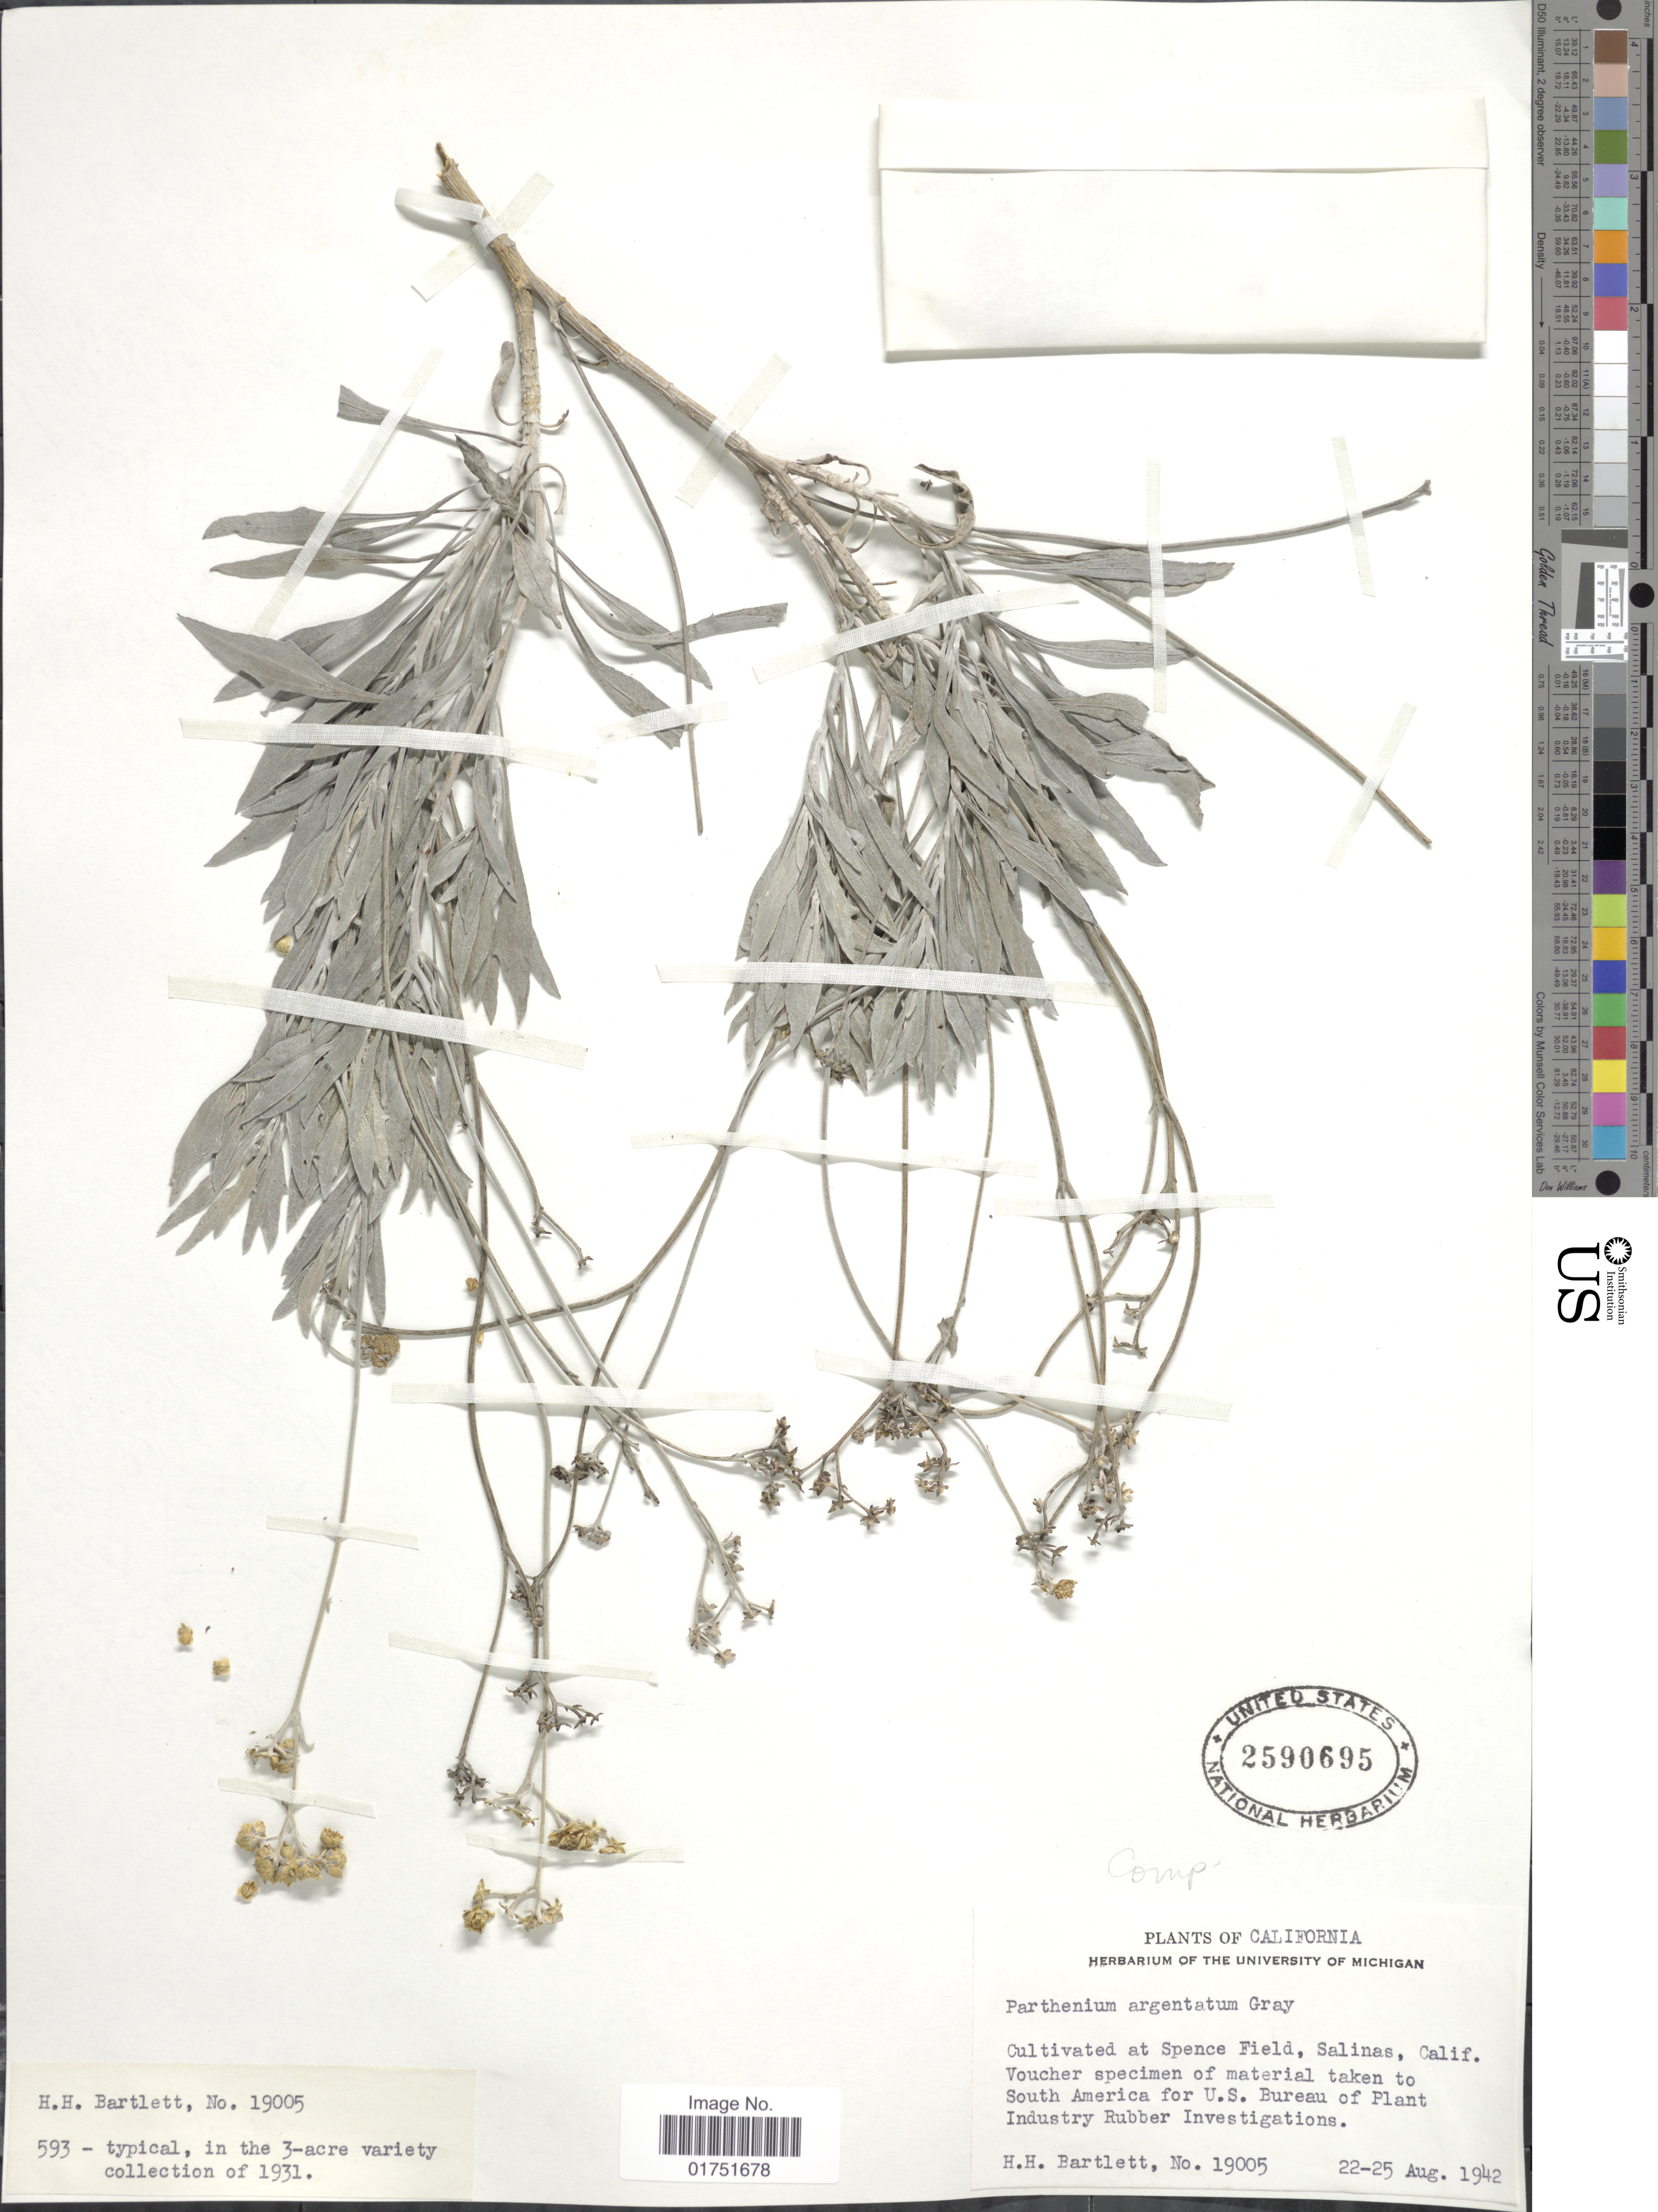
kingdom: Plantae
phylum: Tracheophyta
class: Magnoliopsida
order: Asterales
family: Asteraceae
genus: Parthenium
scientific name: Parthenium argentatum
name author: A. Gray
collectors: H. H. Bartlett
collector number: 19005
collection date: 1942-08-22/1942-08-25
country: United States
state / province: California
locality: Spence Field, Salinas, Calif,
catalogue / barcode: US 2590695